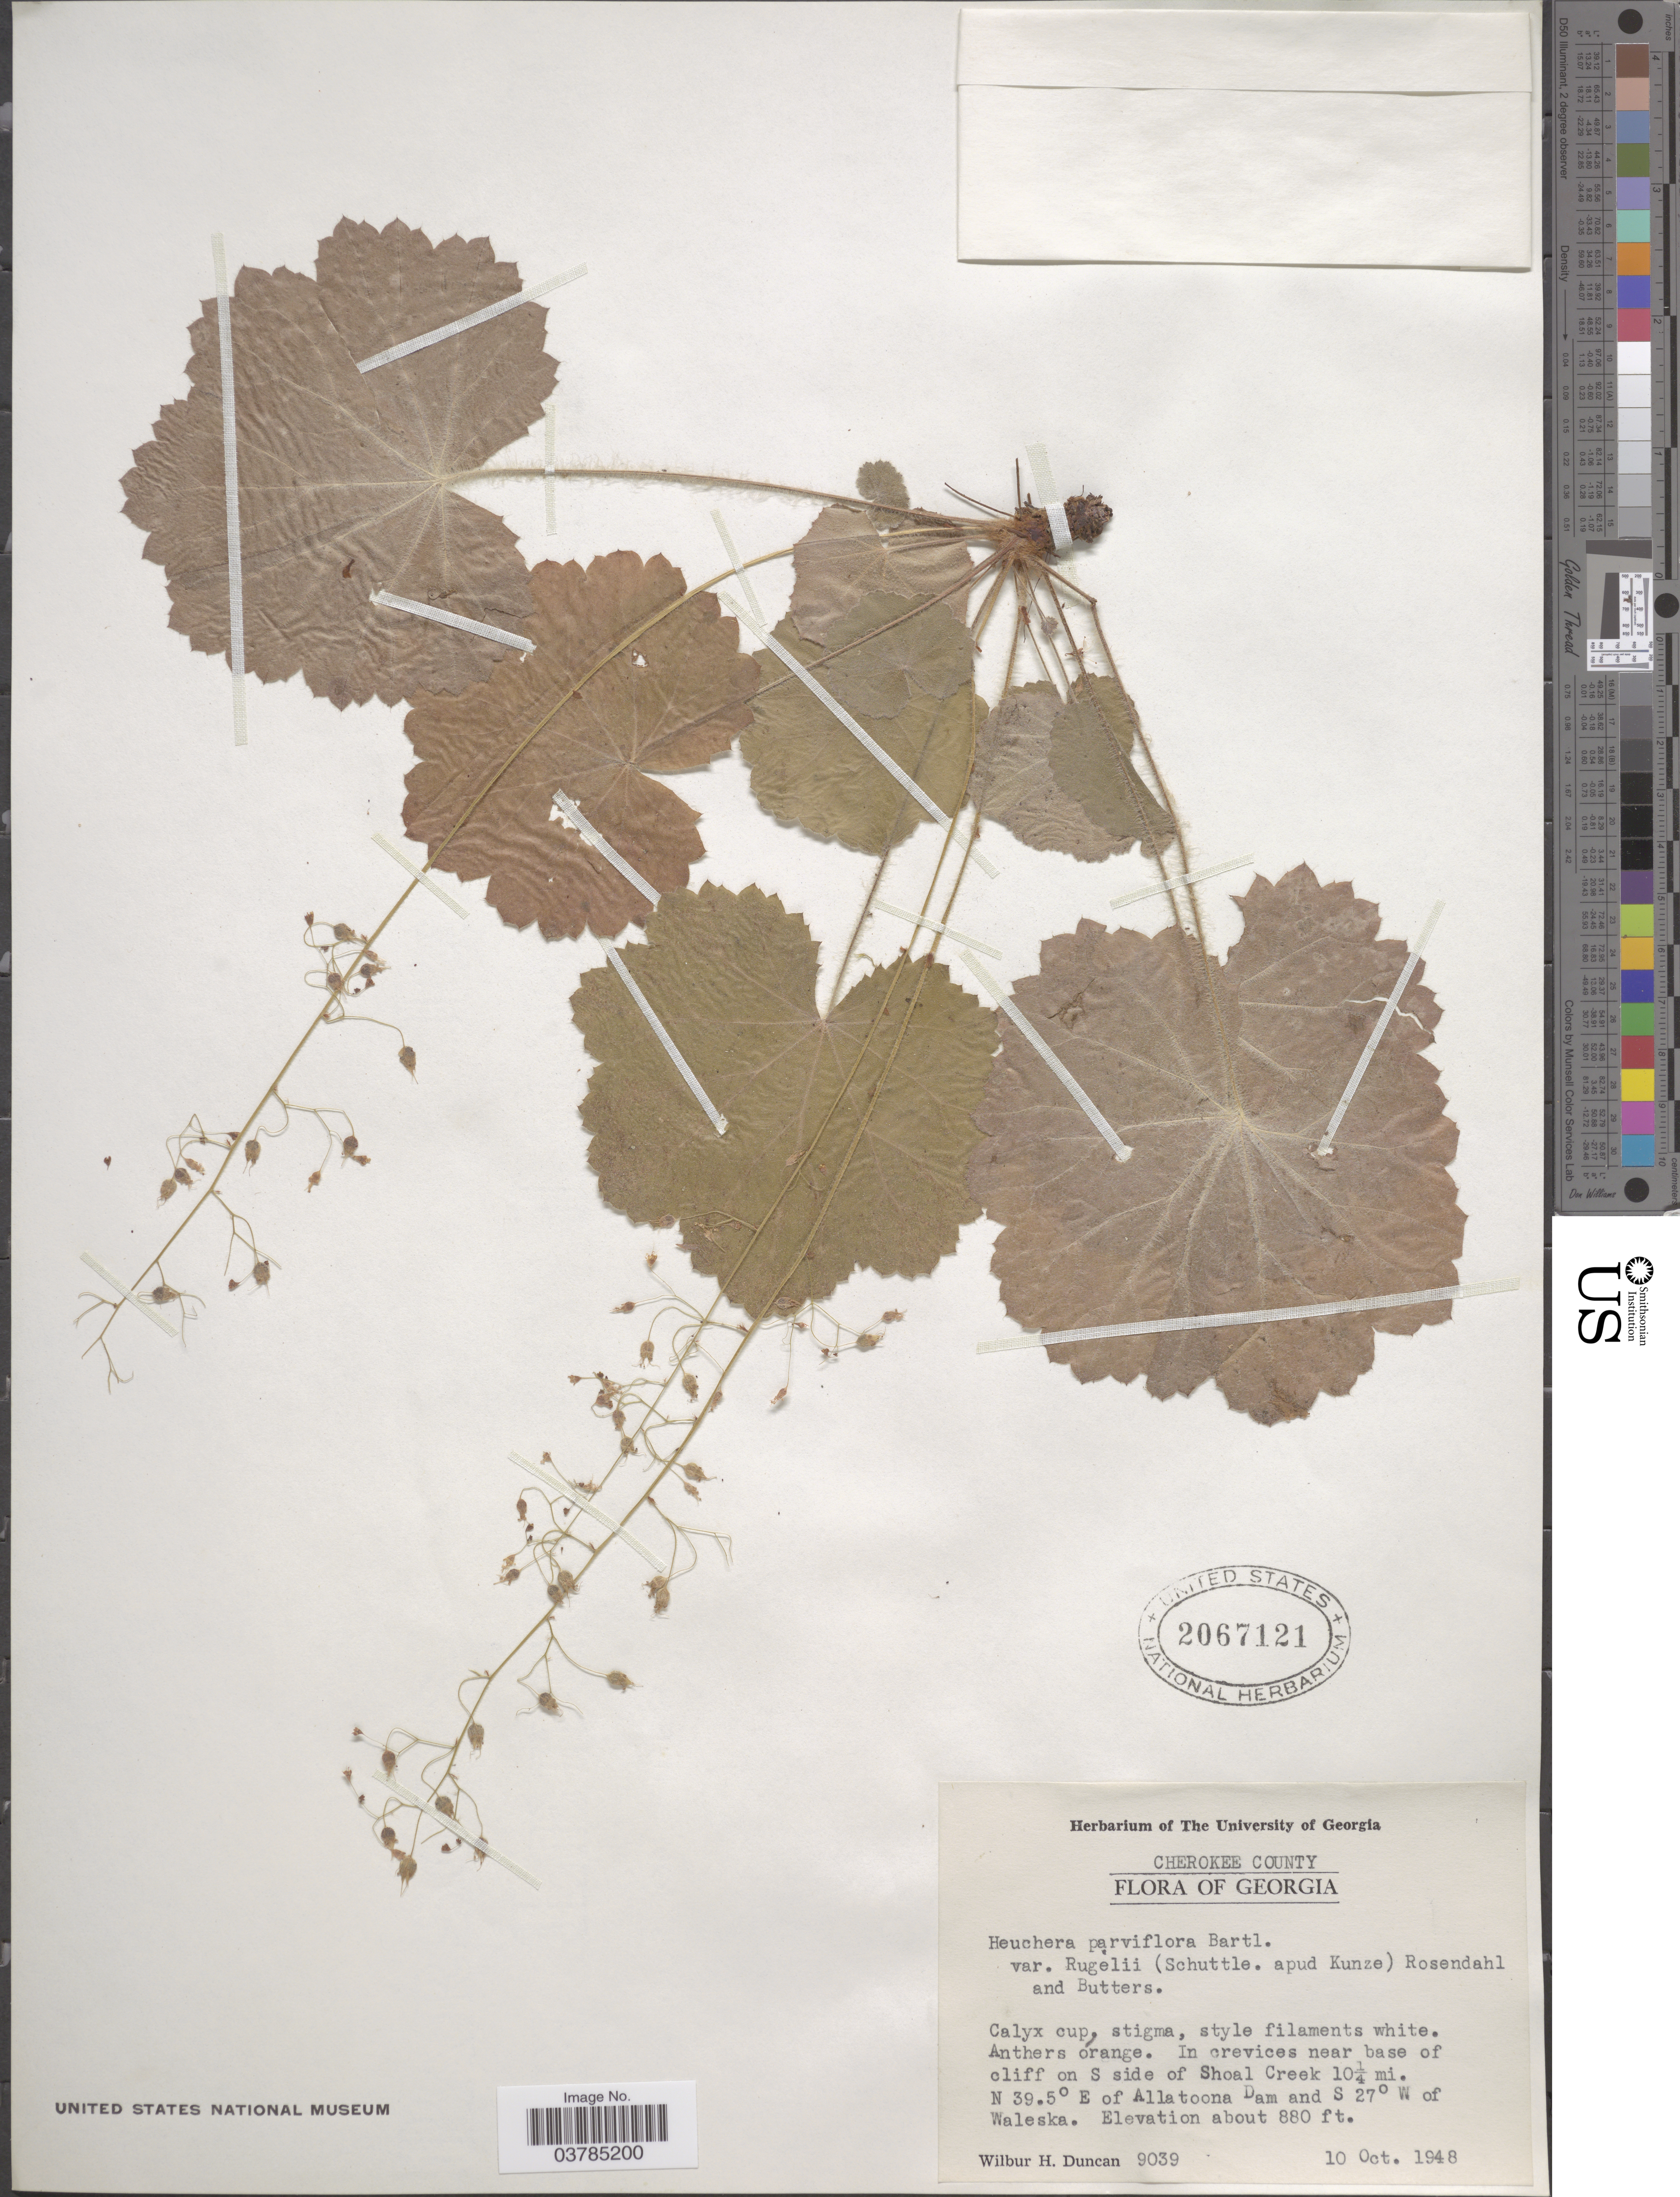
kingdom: Plantae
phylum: Tracheophyta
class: Magnoliopsida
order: Saxifragales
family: Saxifragaceae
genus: Heuchera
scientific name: Heuchera rugelii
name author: Shuttlew. ex Kunze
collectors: W. H. Duncan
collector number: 9039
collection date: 1948-10-10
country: United States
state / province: Georgia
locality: Cherokee County. In crevices near base of cliff on S side of Shoal Creek 10¼ mi. N 39.5° E of Allatoona Dam and S 27° W of Waleska.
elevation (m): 268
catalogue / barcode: US 2067121